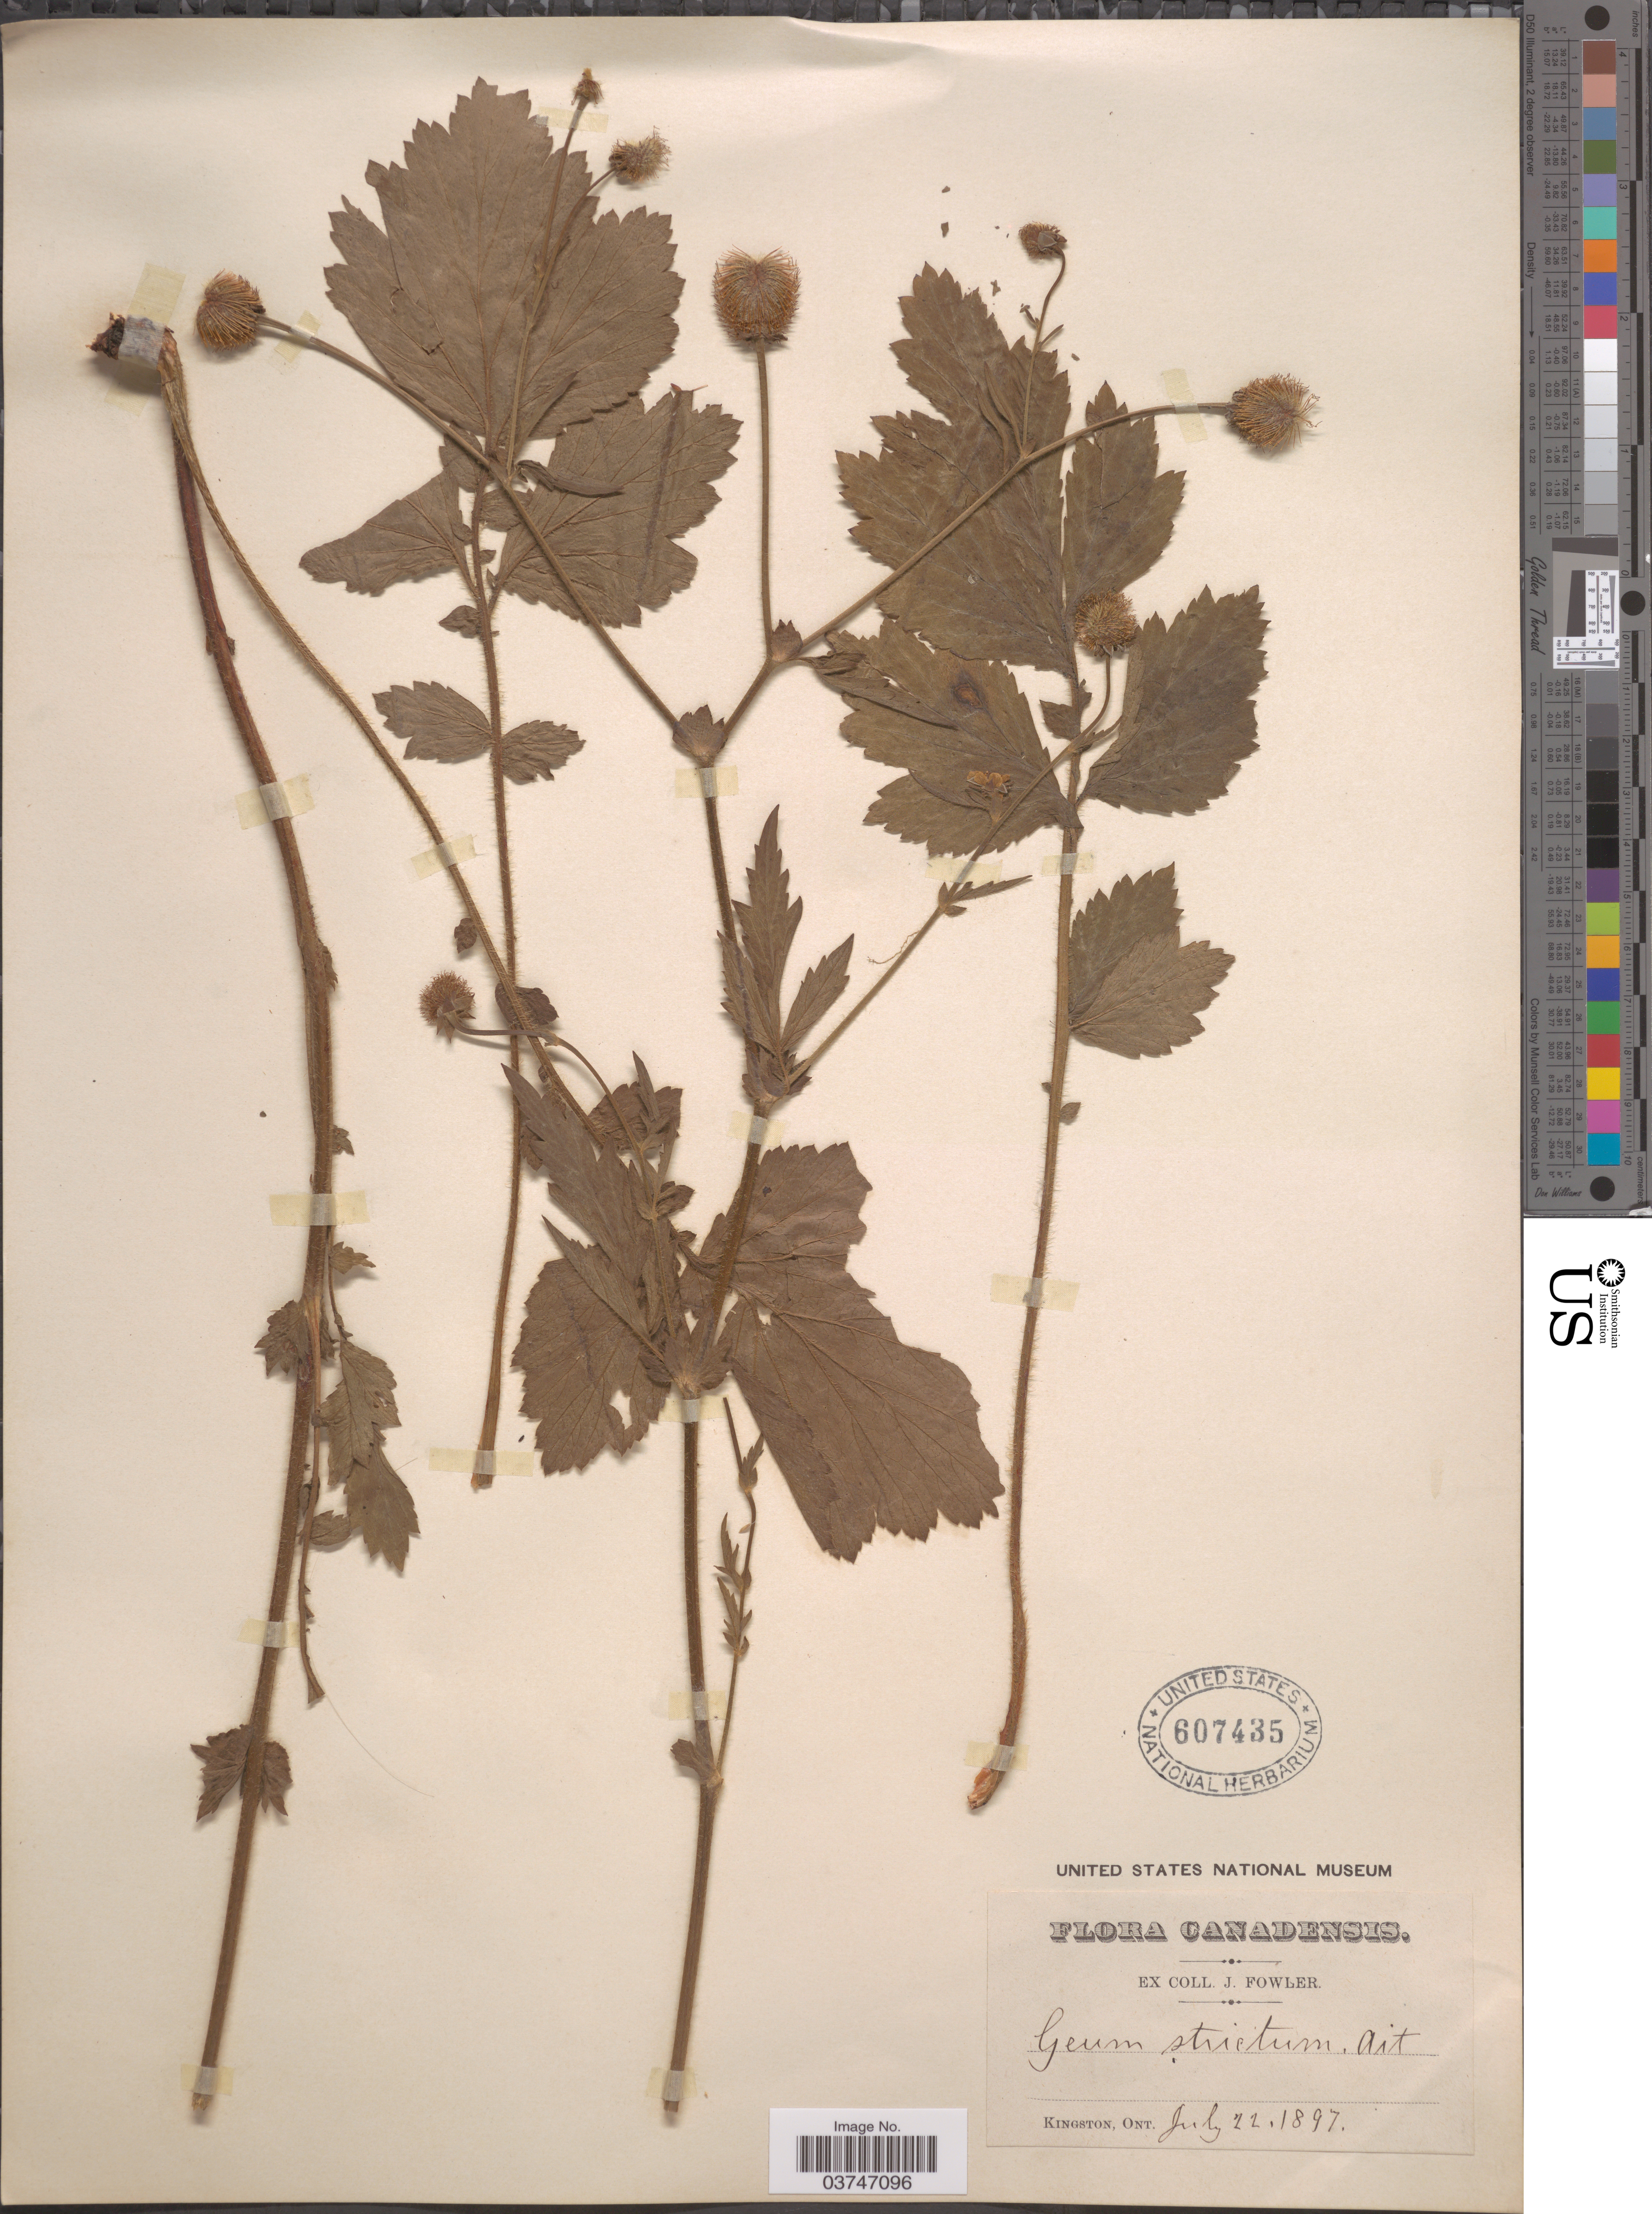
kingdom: Plantae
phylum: Tracheophyta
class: Magnoliopsida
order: Rosales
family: Rosaceae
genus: Geum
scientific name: Geum aleppicum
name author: Jacq.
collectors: J. Fowler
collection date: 1897-07-22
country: Canada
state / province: Ontario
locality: Kingston.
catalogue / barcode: US 607435